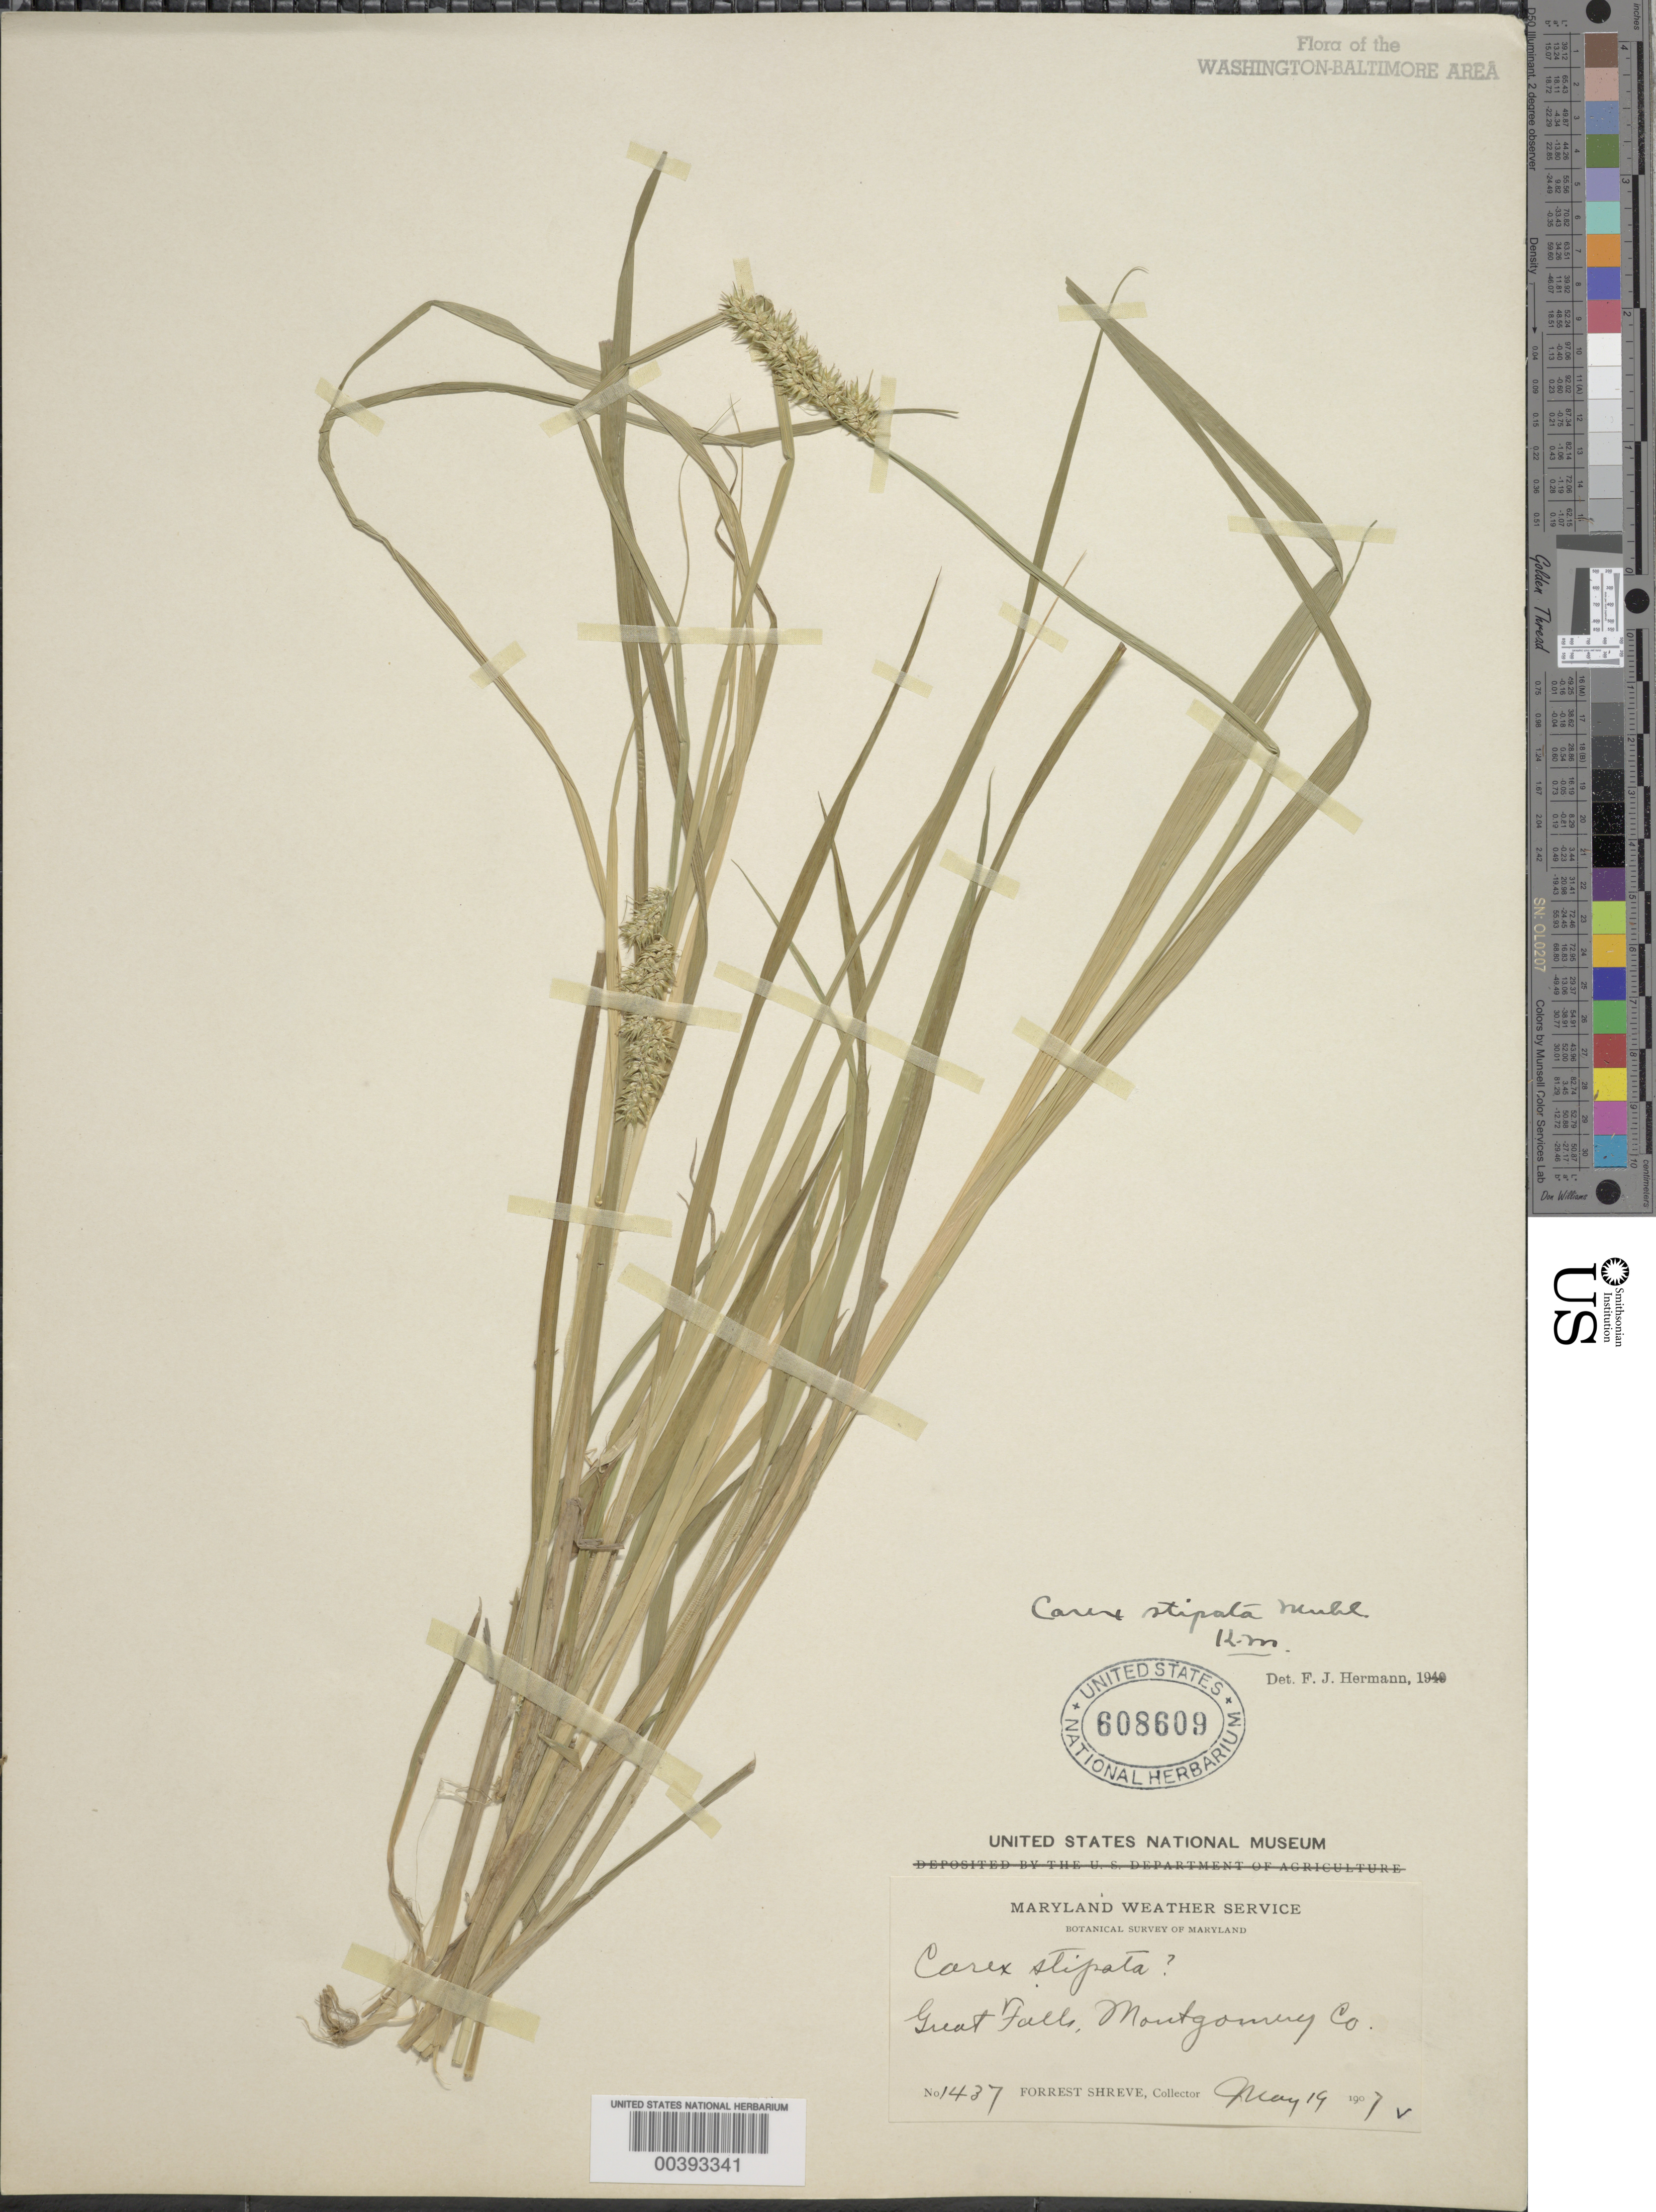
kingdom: Plantae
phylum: Tracheophyta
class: Liliopsida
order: Poales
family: Cyperaceae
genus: Carex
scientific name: Carex stipata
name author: Muhl. ex Willd.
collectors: F. Shreve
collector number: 1437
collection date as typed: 19 May 1907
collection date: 1907-05-19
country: United States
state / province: Maryland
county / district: Montgomery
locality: Great Falls C. & O. Canal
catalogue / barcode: US 608609